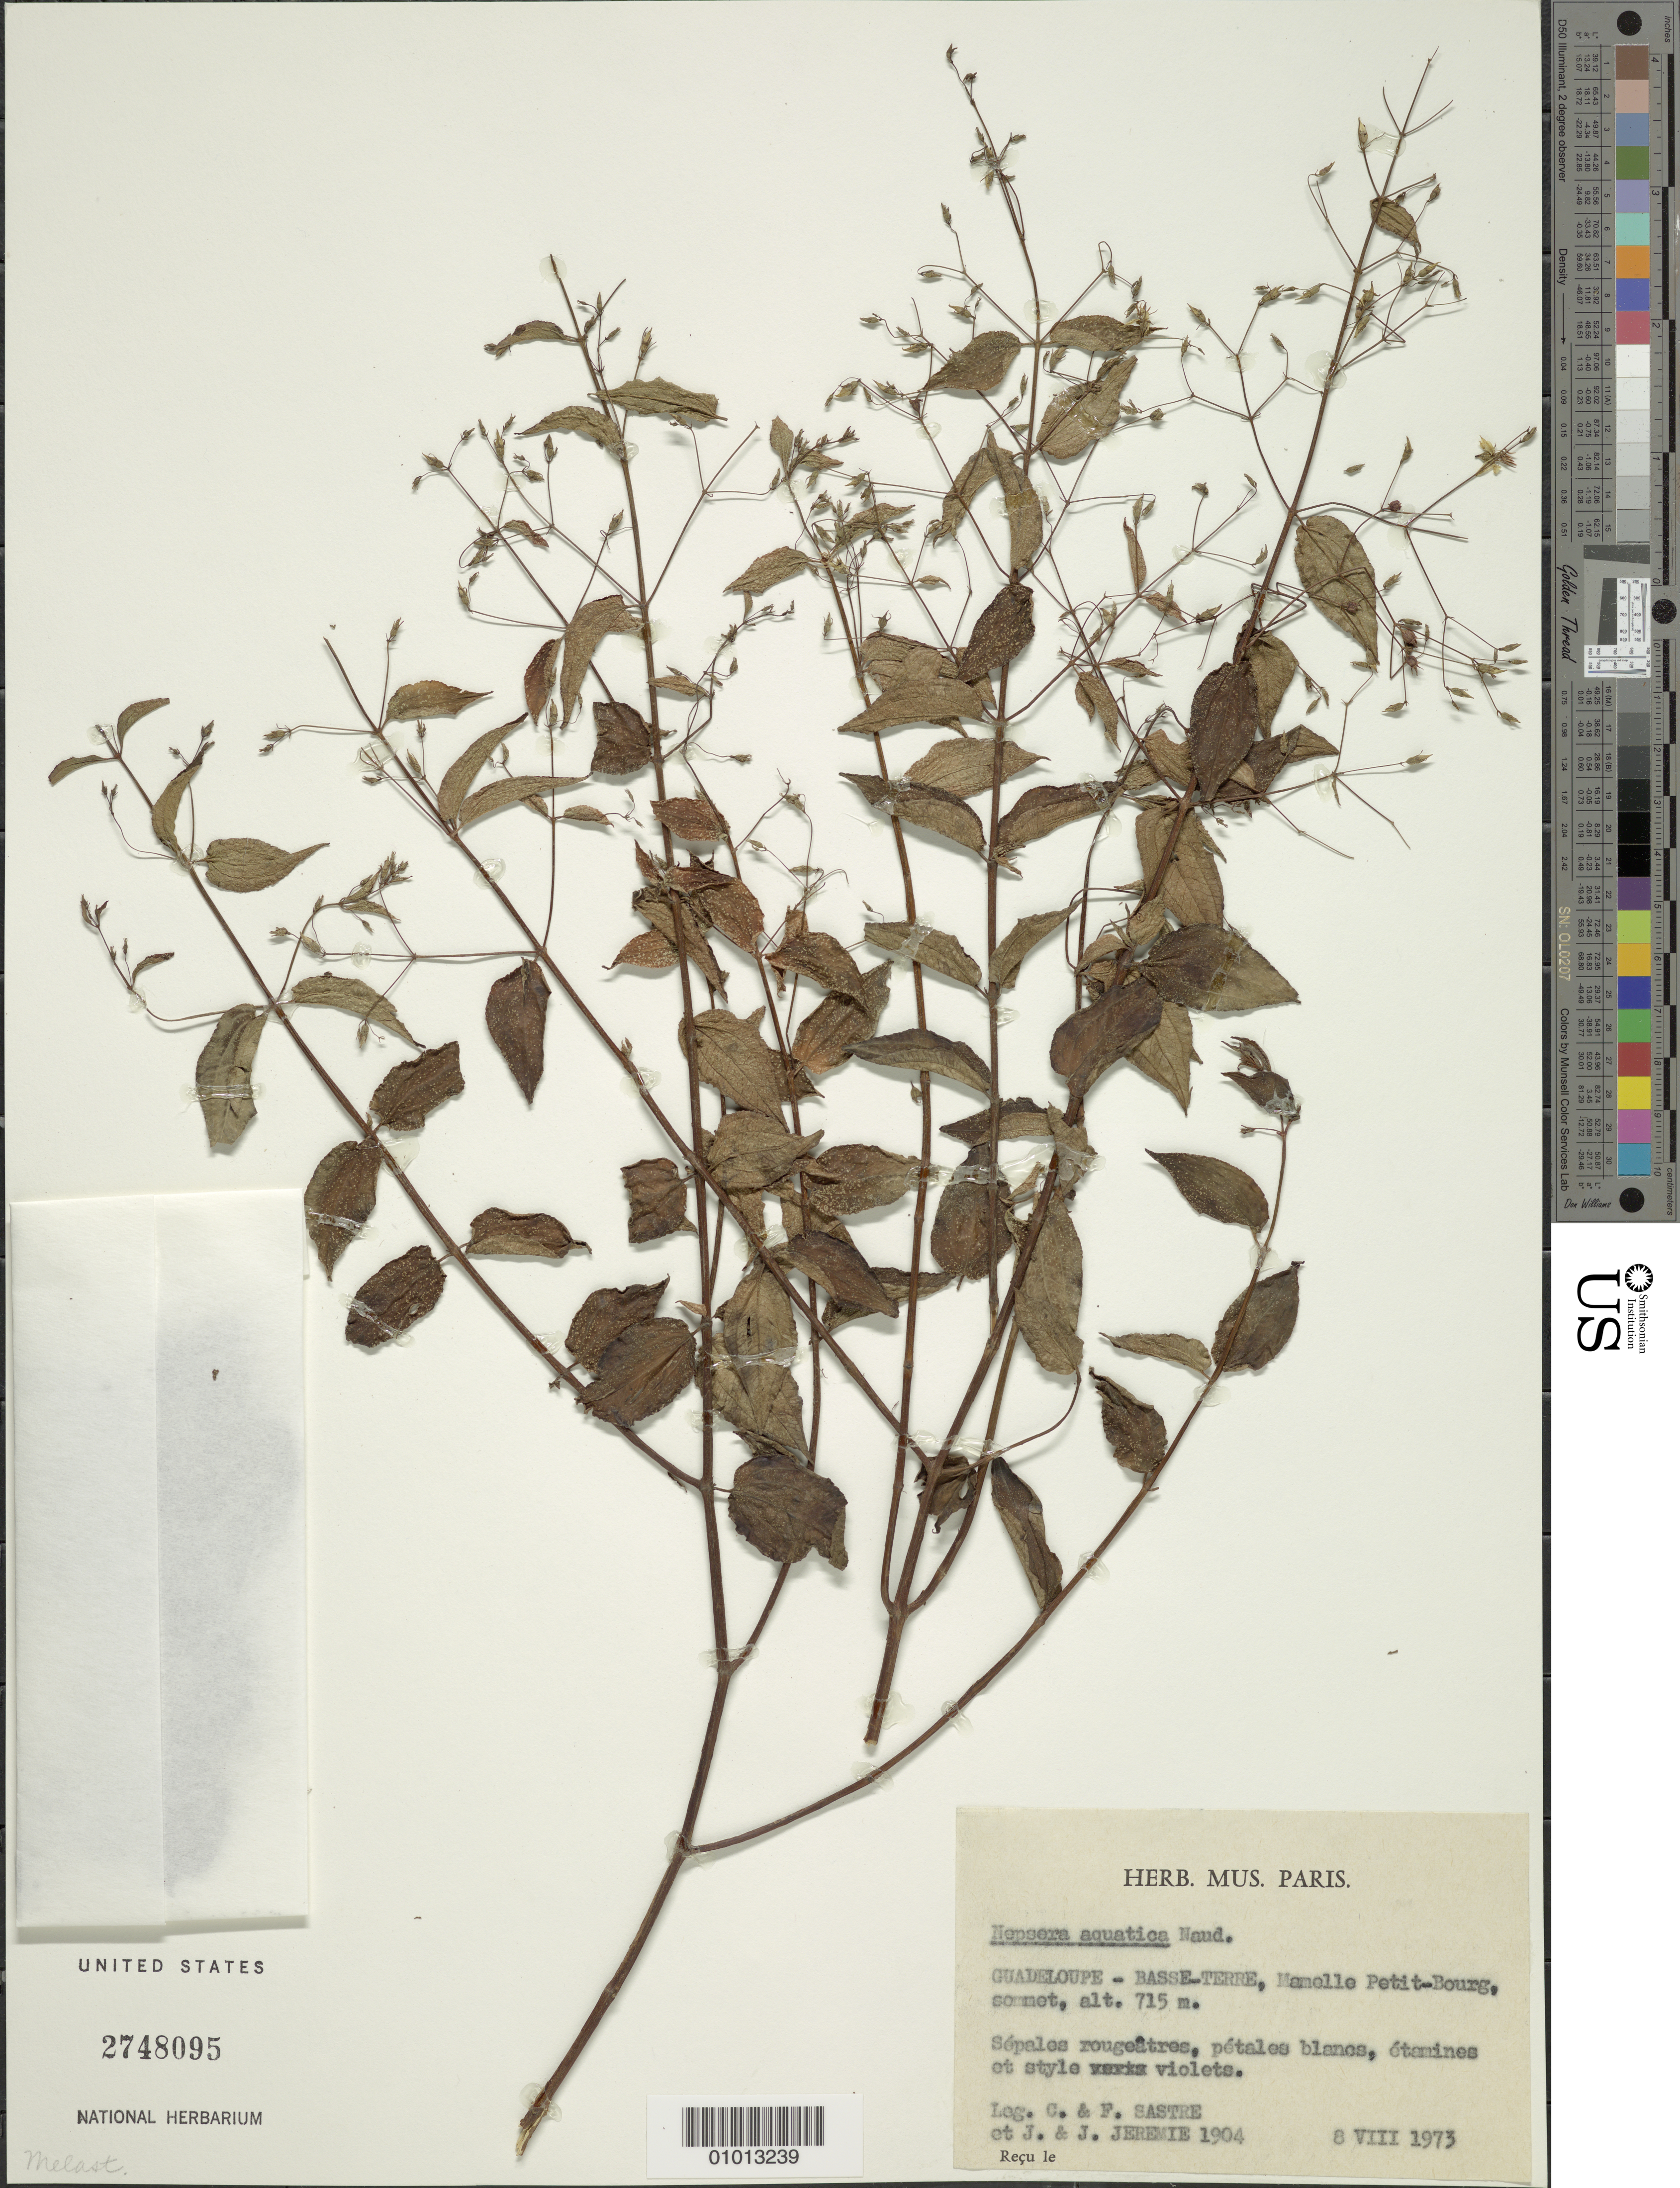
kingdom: Plantae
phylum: Tracheophyta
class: Magnoliopsida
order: Myrtales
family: Melastomataceae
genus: Nepsera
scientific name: Nepsera aquatica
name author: (Aubl.) Naudin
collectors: C. H. L. Sastre, F. Sastre & J. Jérémie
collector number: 1904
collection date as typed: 08 Aug 1973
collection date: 1973-08-08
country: Guadeloupe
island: Basse Terre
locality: Mamelle Petit-Bourg, sommet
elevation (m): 715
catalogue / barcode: US 2748095